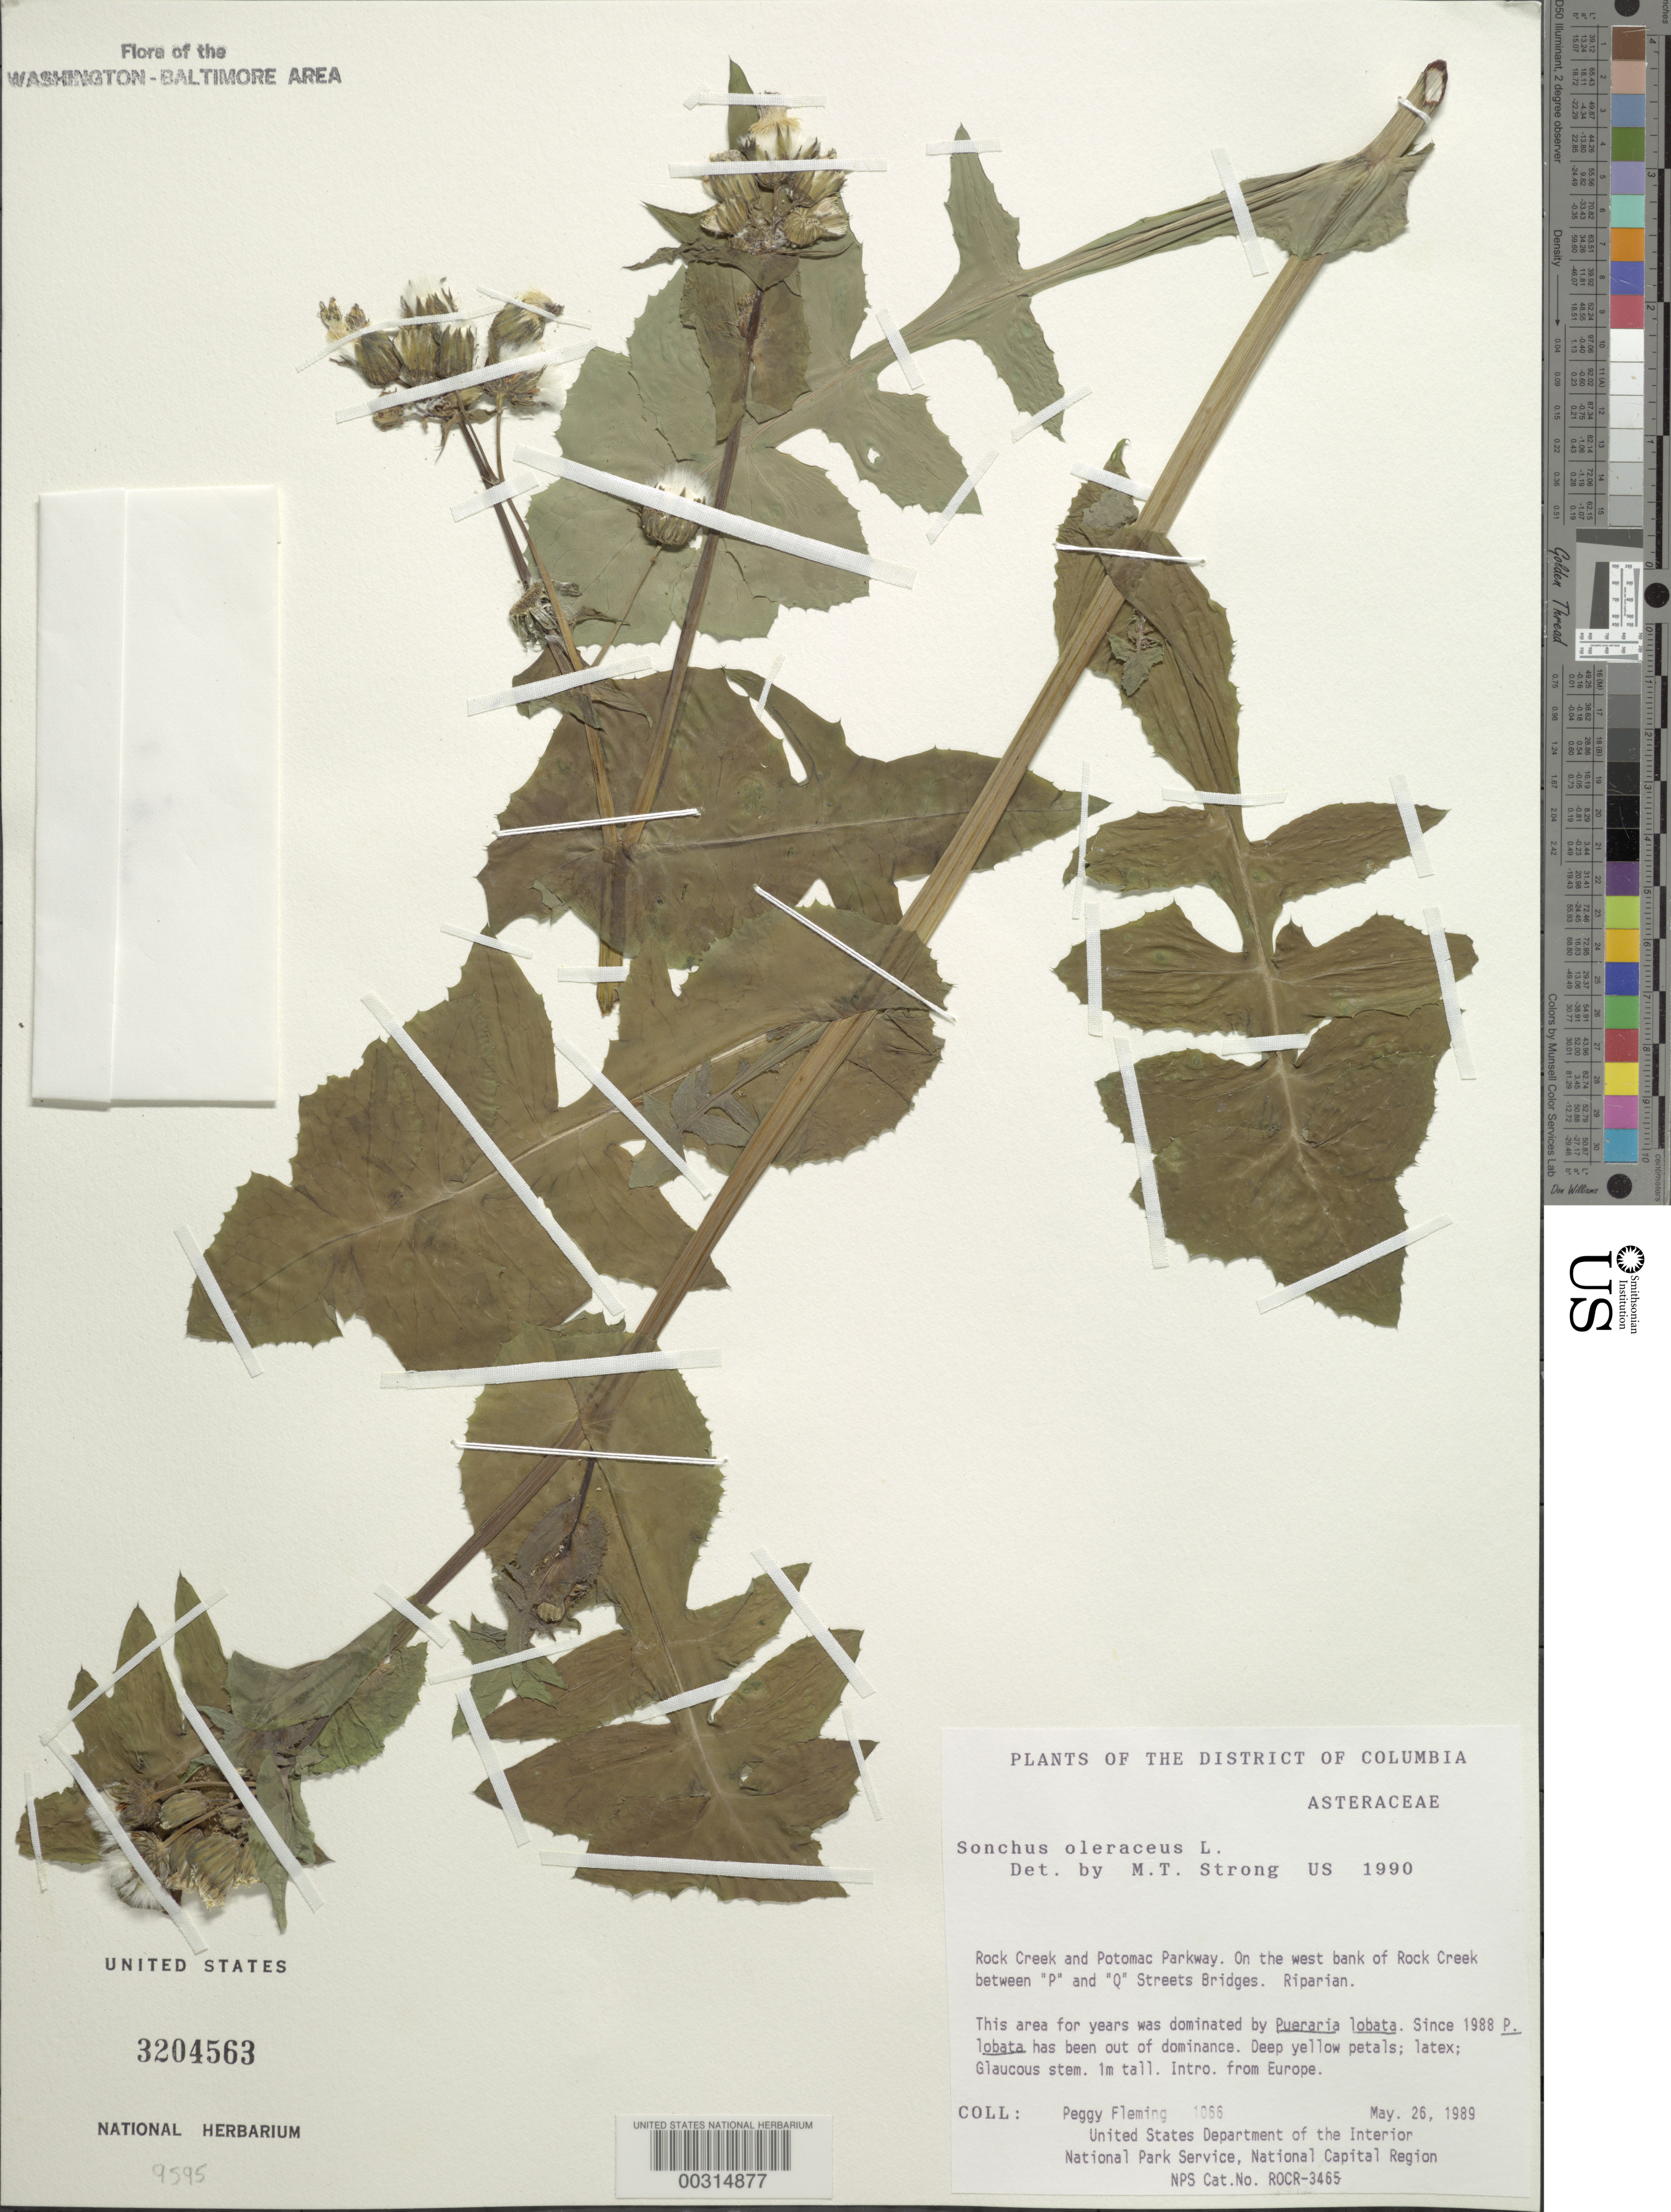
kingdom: Plantae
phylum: Tracheophyta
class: Magnoliopsida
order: Asterales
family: Asteraceae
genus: Sonchus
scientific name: Sonchus oleraceus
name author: L.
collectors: P. Fleming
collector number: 1066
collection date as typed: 26 May 1989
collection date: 1989-05-26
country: United States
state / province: District of Columbia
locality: Rock Creek and Potomac Parkway, W bank of Rick Creek between P and Q Street Bridges Rock Creek Park & vicinity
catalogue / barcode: US 3204563